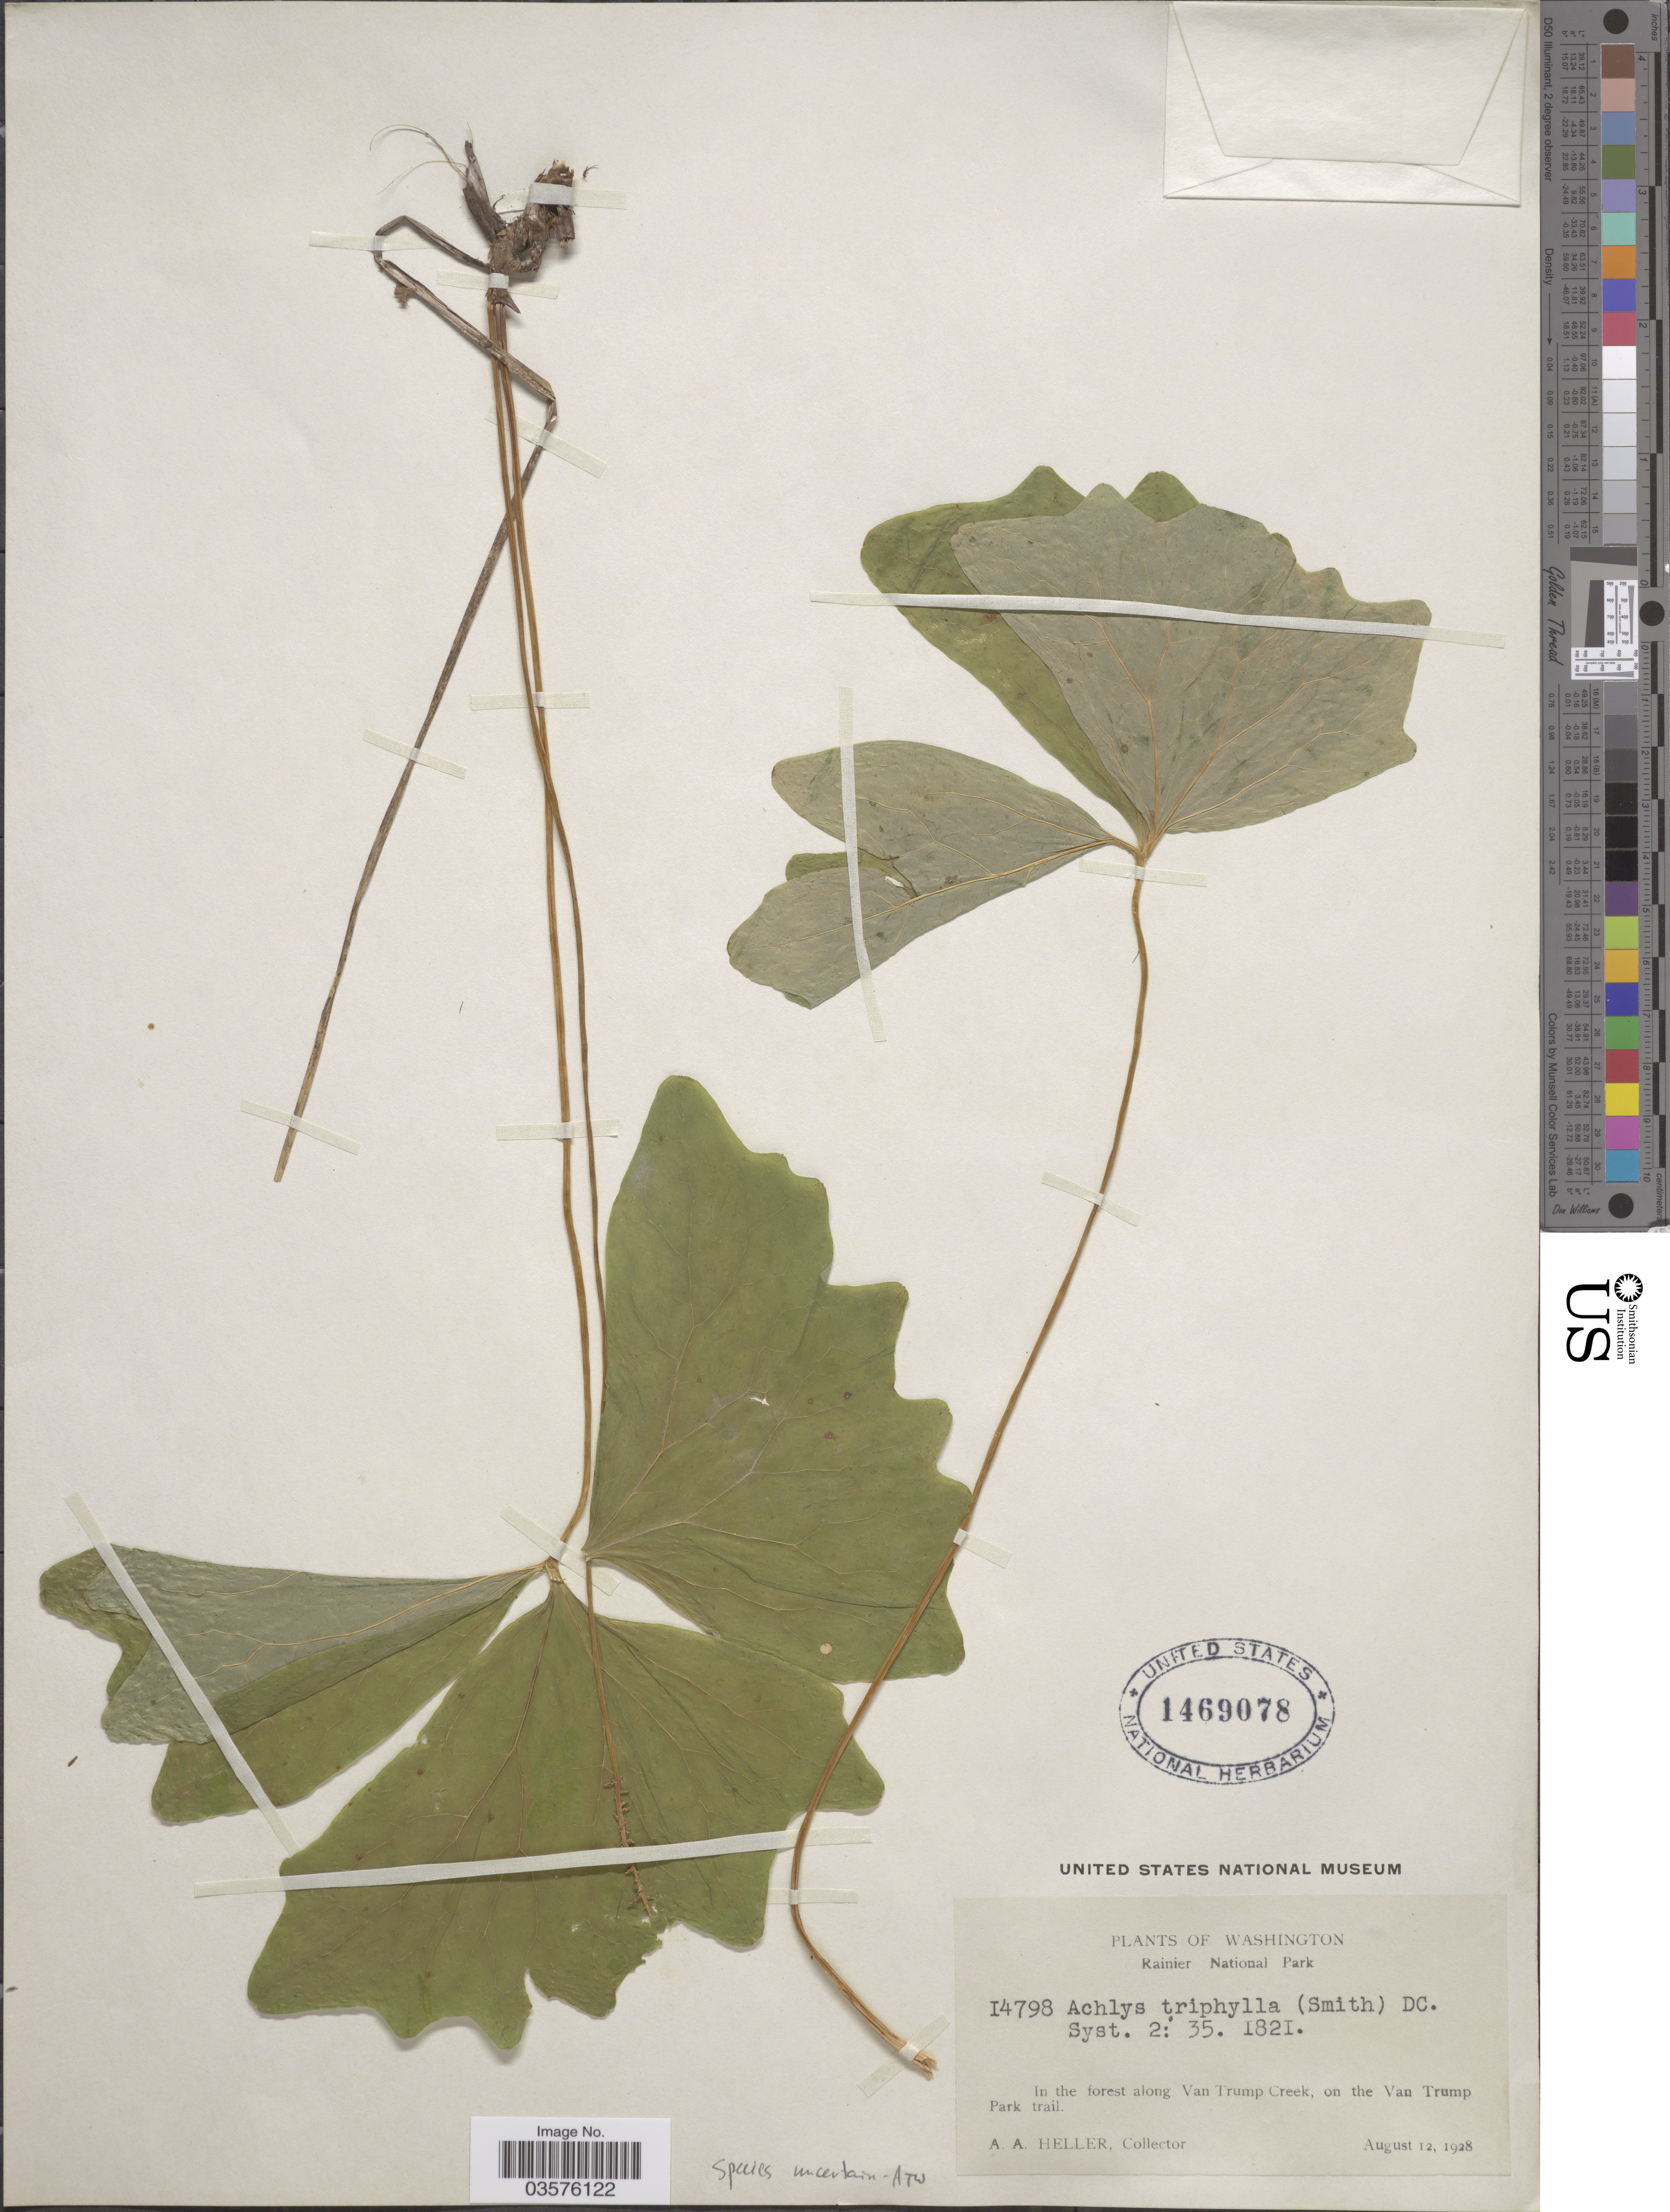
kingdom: Plantae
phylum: Tracheophyta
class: Magnoliopsida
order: Ranunculales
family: Berberidaceae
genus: Achlys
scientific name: Achlys californica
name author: Fukuda & H.G. Baker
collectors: A. A. Heller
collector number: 14798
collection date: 1928-08-12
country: United States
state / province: Washington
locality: Rainier National Park. In the forest along Van Trump Creek, on the Van Trump Park trail.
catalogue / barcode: US 1469078